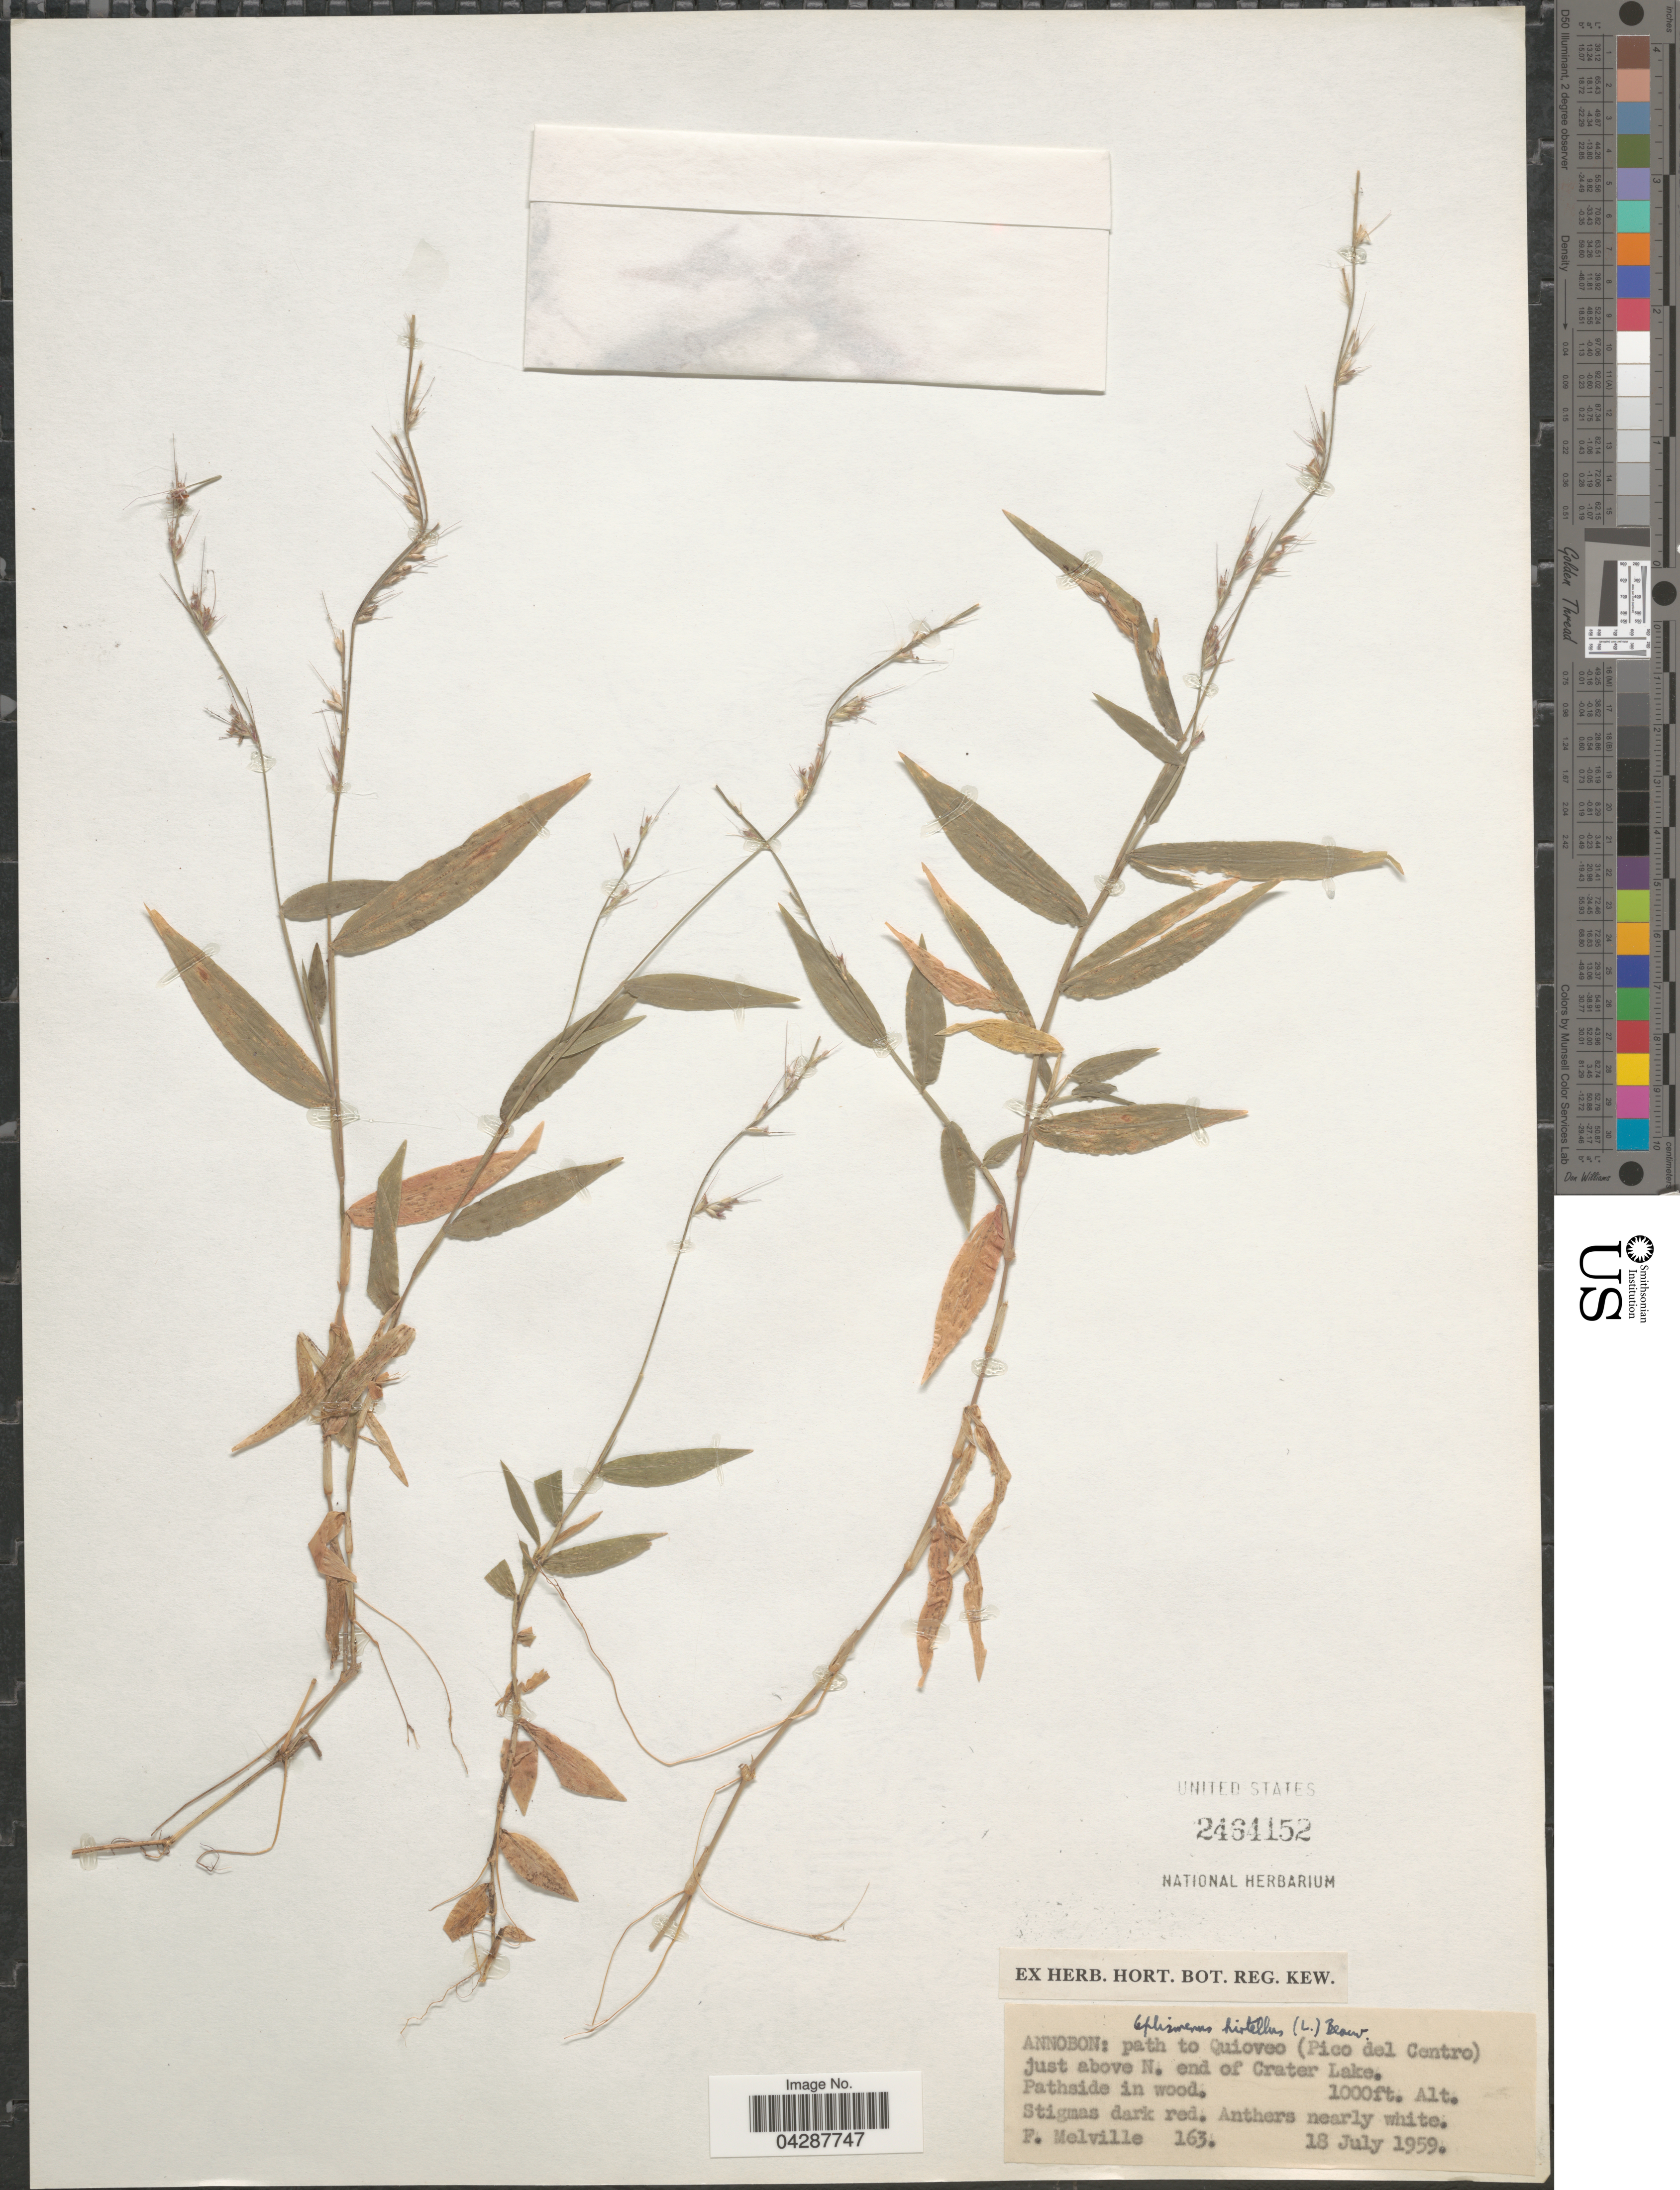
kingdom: Plantae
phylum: Tracheophyta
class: Liliopsida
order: Poales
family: Poaceae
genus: Oplismenus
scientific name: Oplismenus hirtellus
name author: (L.) P. Beauv.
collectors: F. Melville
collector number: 163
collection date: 1959-07-18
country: Equatorial Guinea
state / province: Annobon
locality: Path to Quioveo (Pico del Centro) just above N. end of Crater Lake.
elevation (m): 305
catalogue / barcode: US 2464152